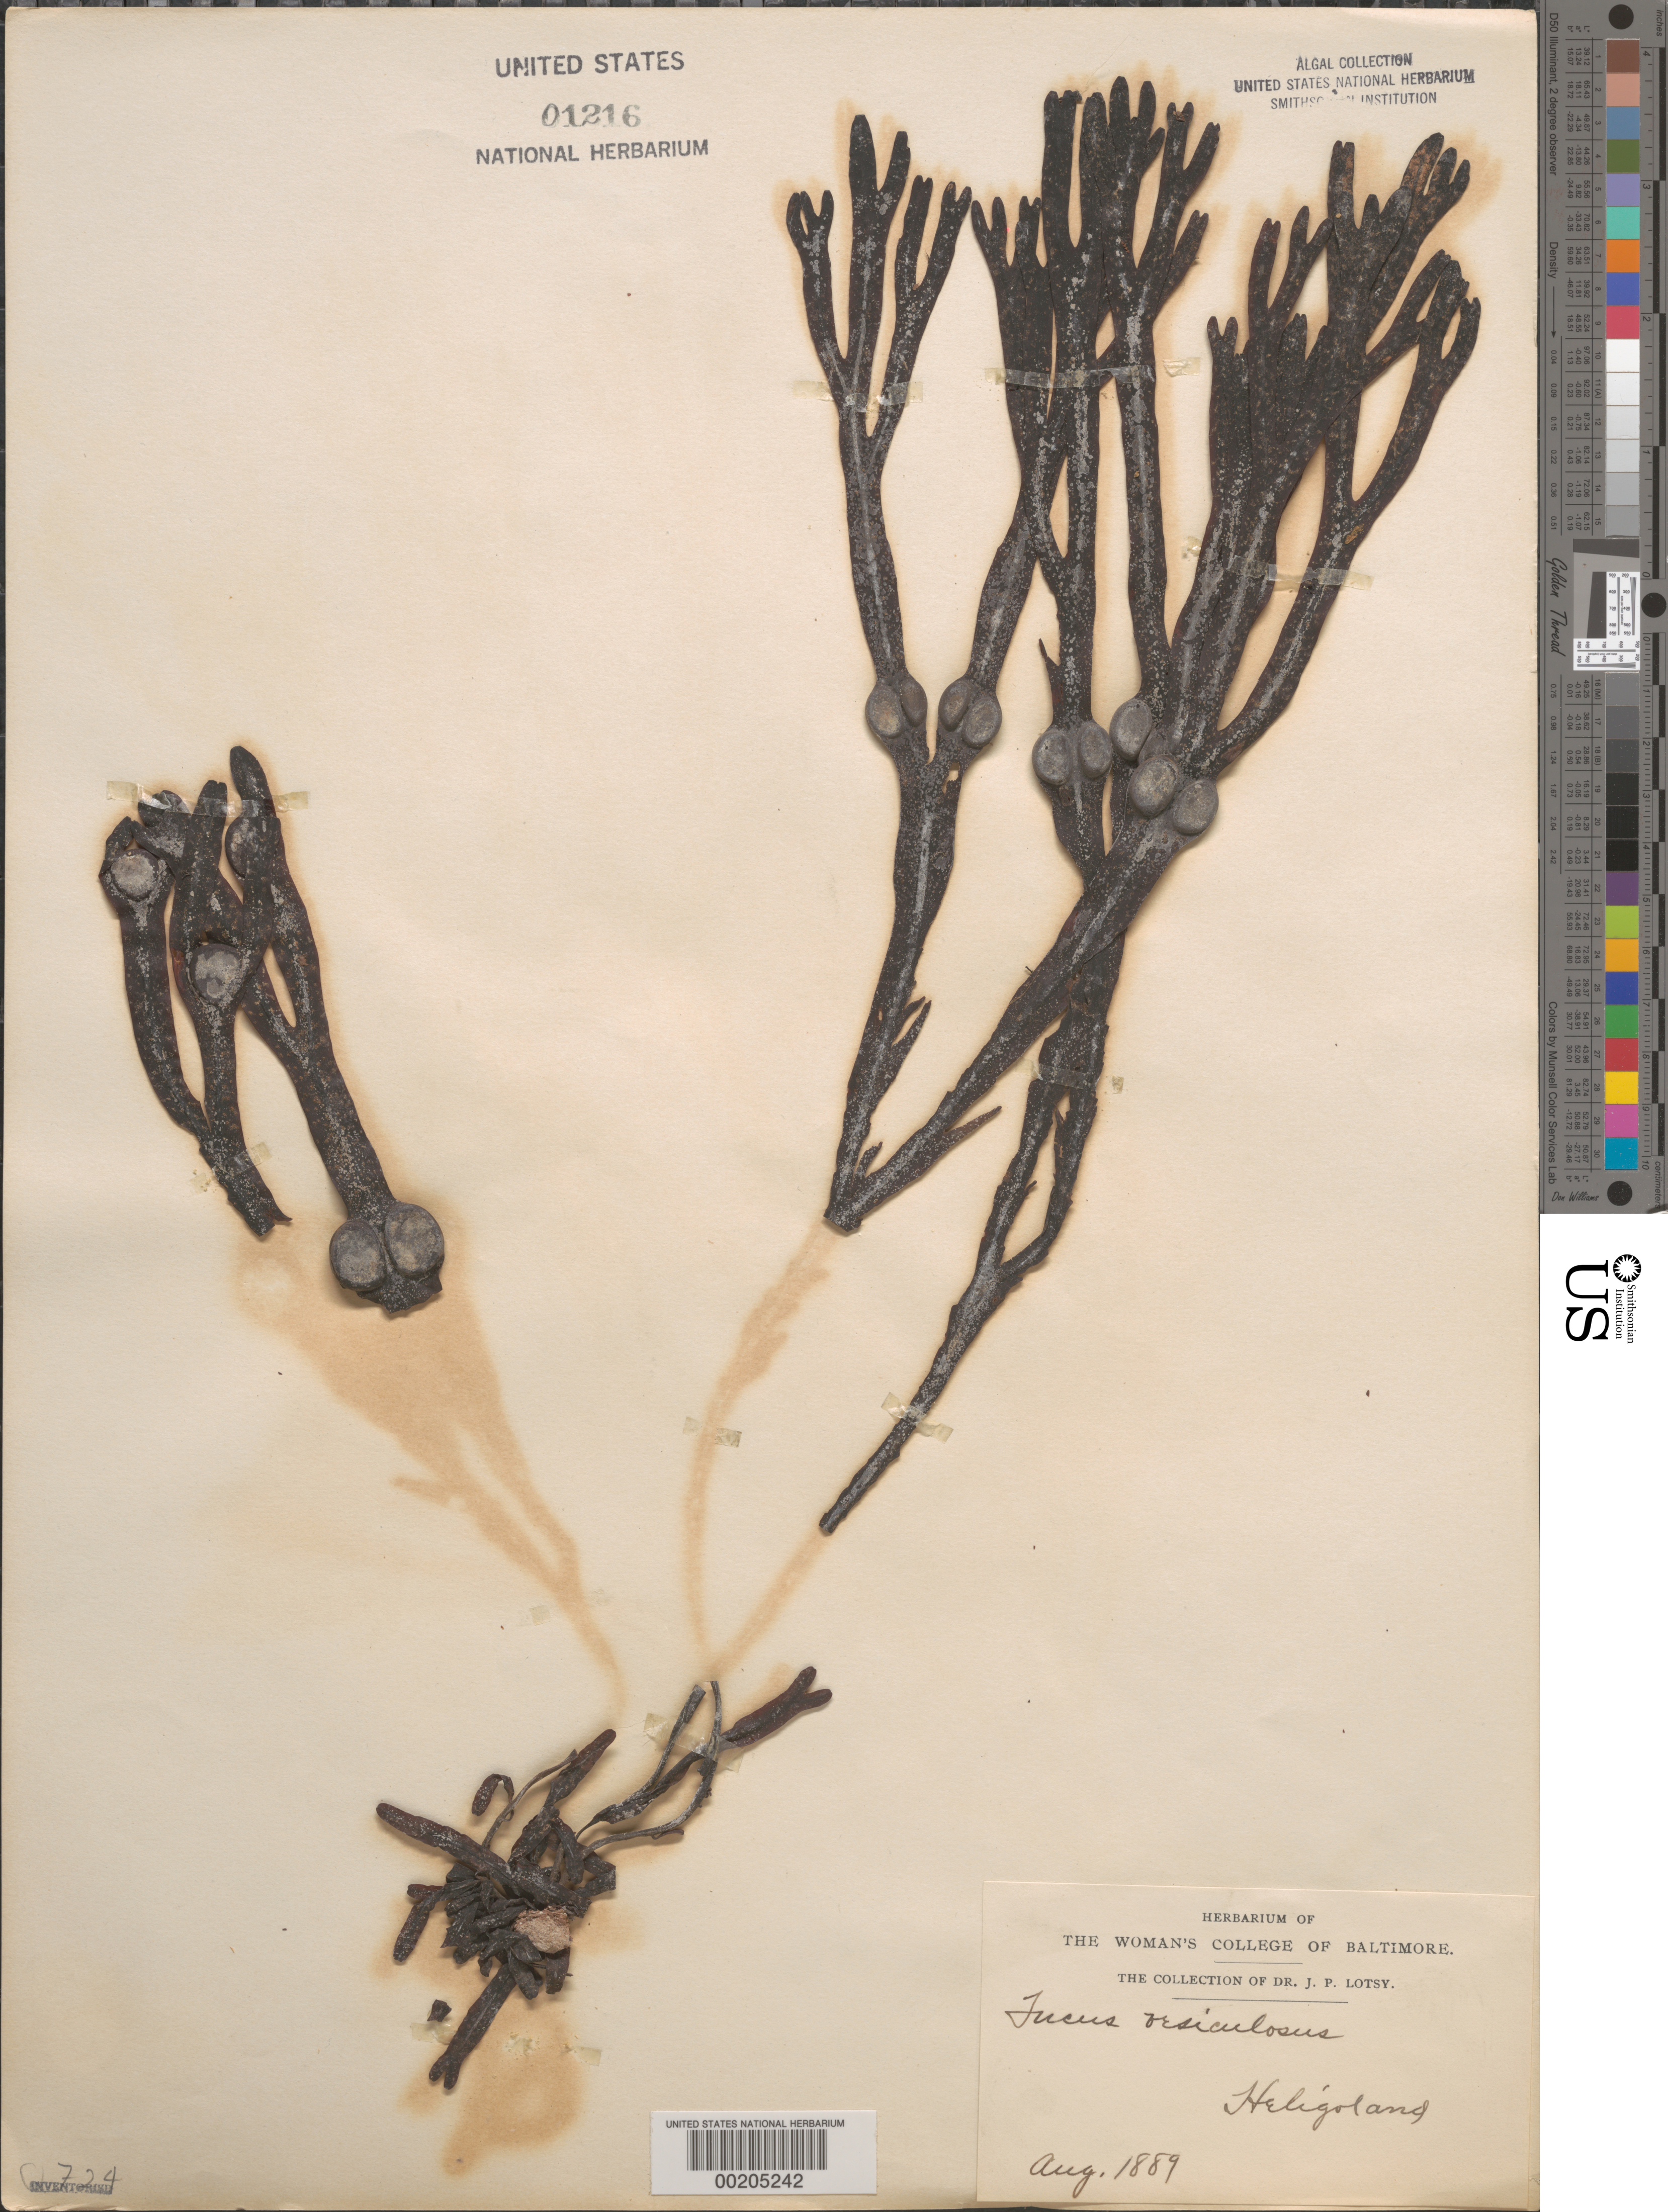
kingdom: Chromista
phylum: Ochrophyta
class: Phaeophyceae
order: Fucales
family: Fucaceae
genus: Fucus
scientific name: Fucus vesiculosus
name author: L.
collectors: J. Lotsy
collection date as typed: Aug 1889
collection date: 1889-08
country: Germany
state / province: Schleswig-Holstein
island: Helgoland (Heligoland)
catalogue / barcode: US 1216